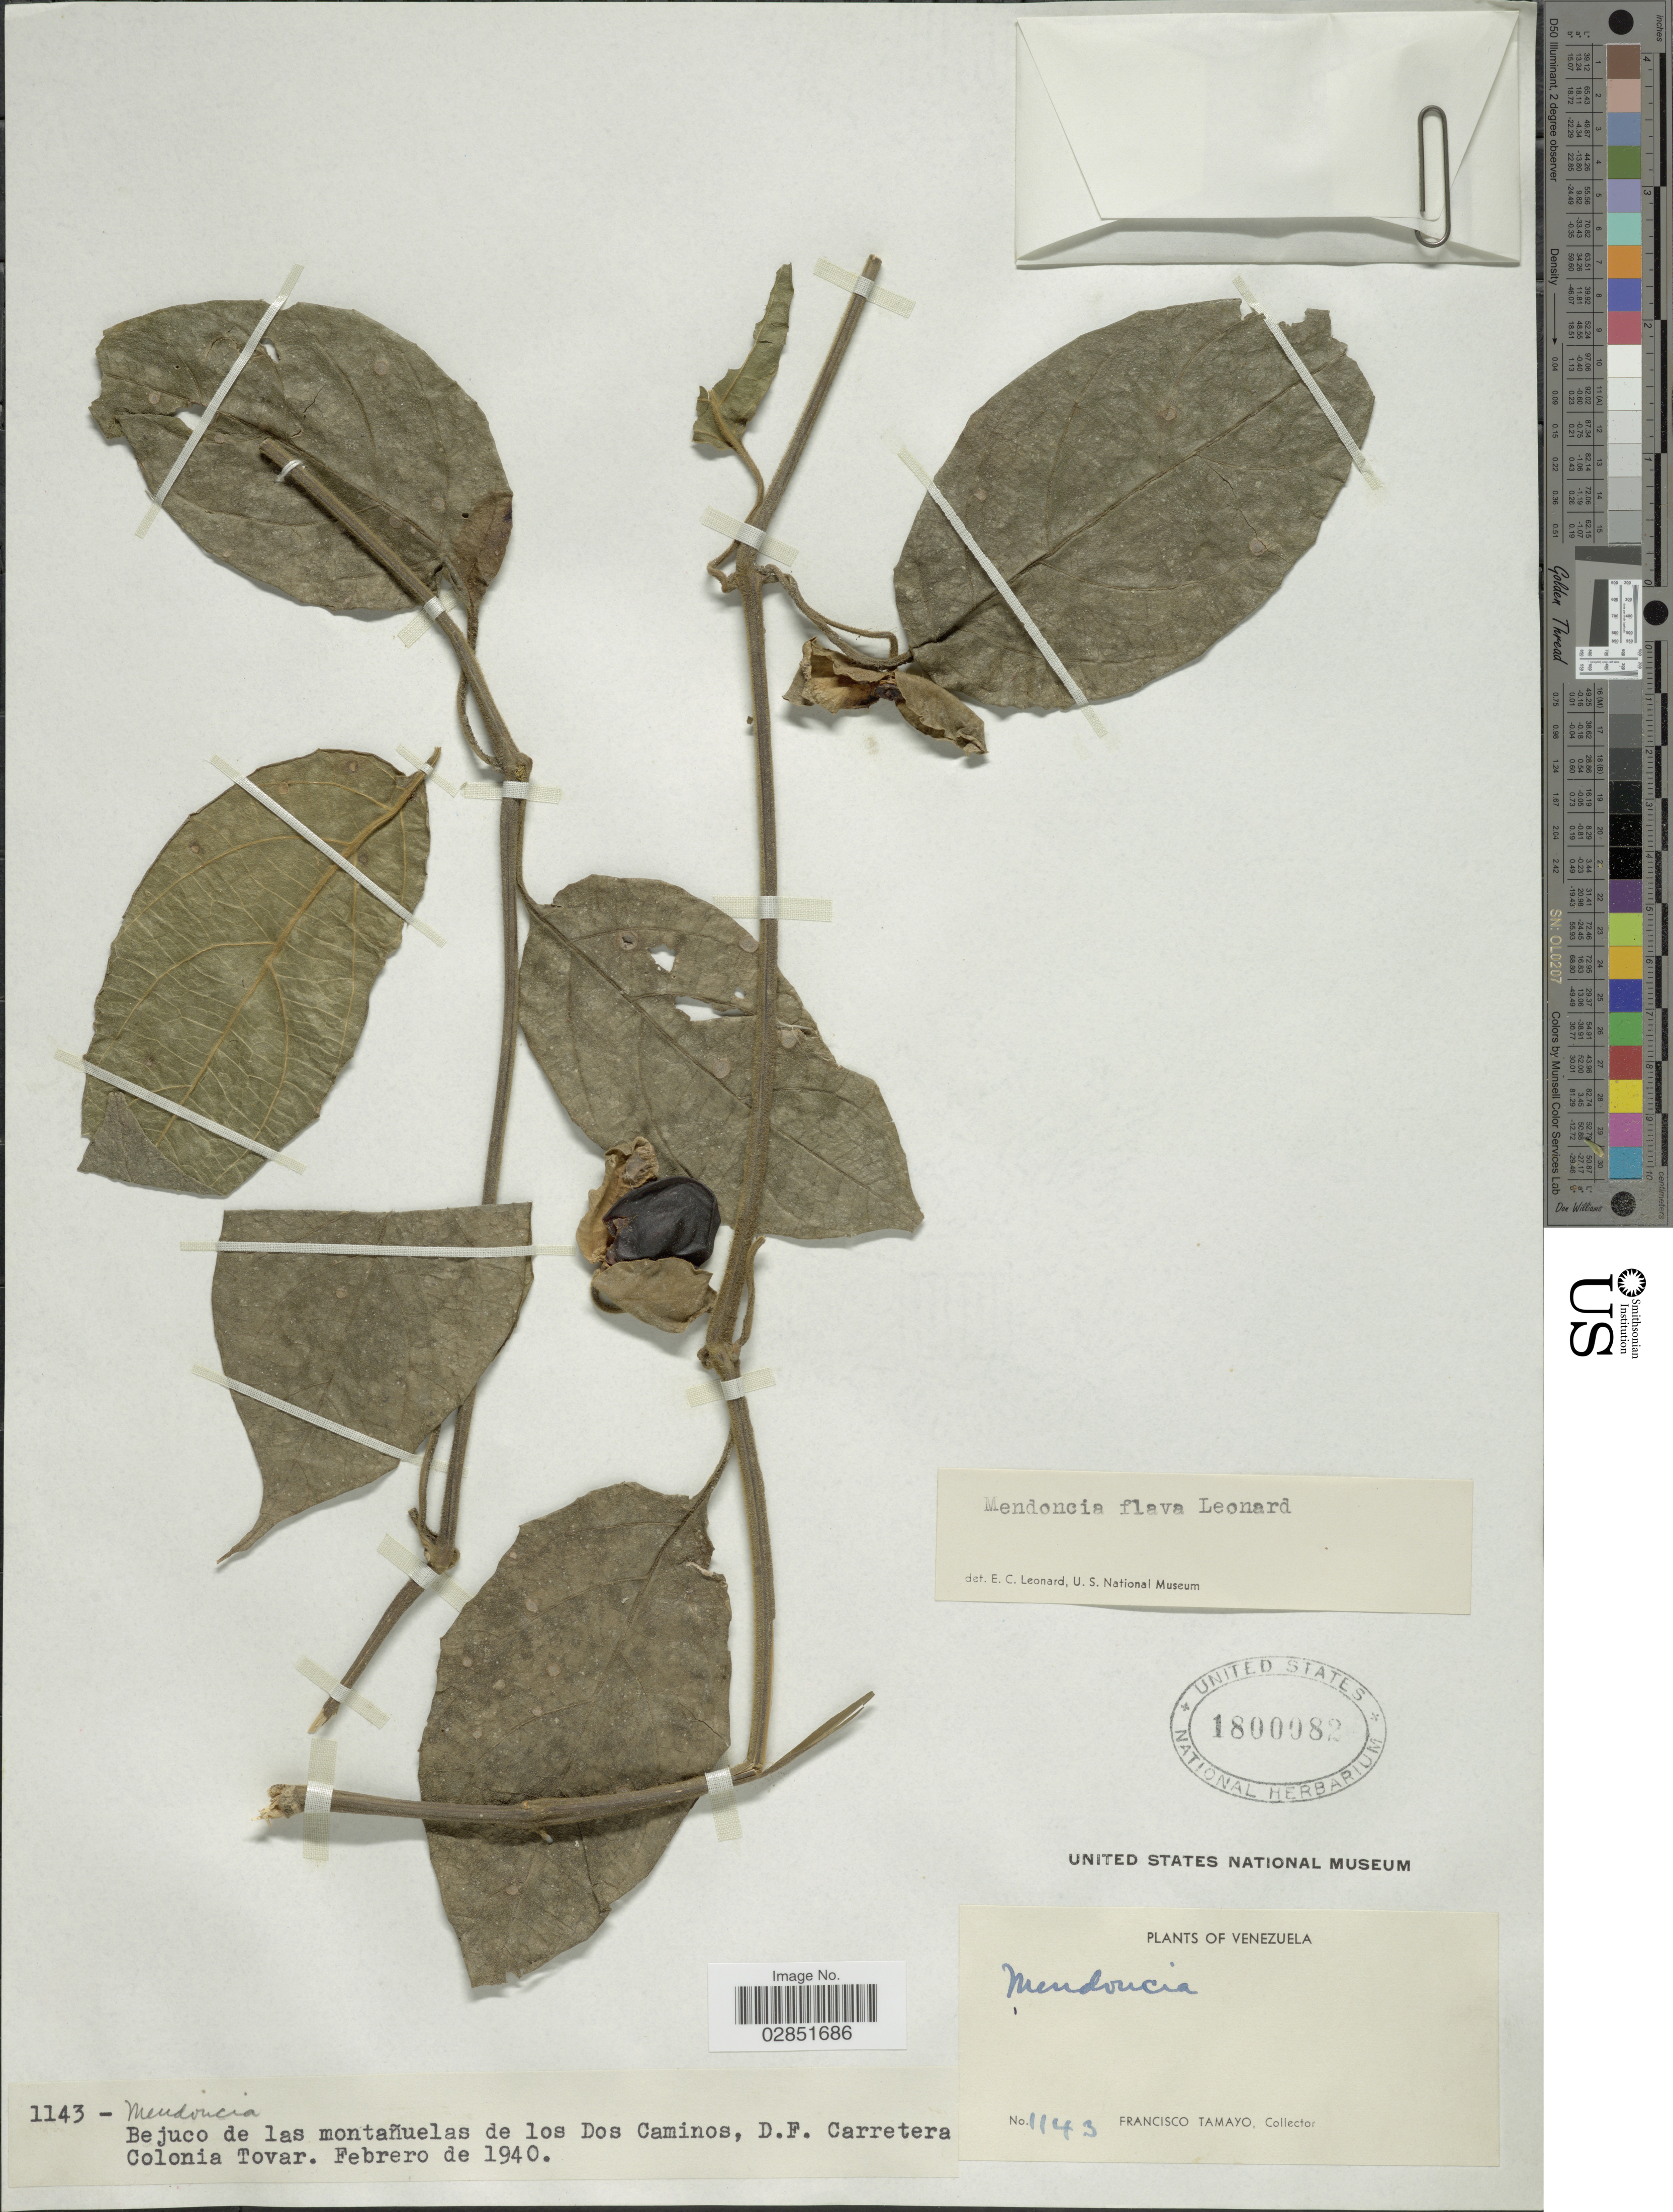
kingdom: Plantae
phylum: Tracheophyta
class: Magnoliopsida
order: Lamiales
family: Acanthaceae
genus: Mendoncia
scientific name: Mendoncia sp.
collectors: F. Tamayo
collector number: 1143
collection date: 1940-02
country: Venezuela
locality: Bejuco de las montañuelas de los Dos Caminos, D.F. Carretera Colonia Tovar.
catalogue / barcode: US 1800082